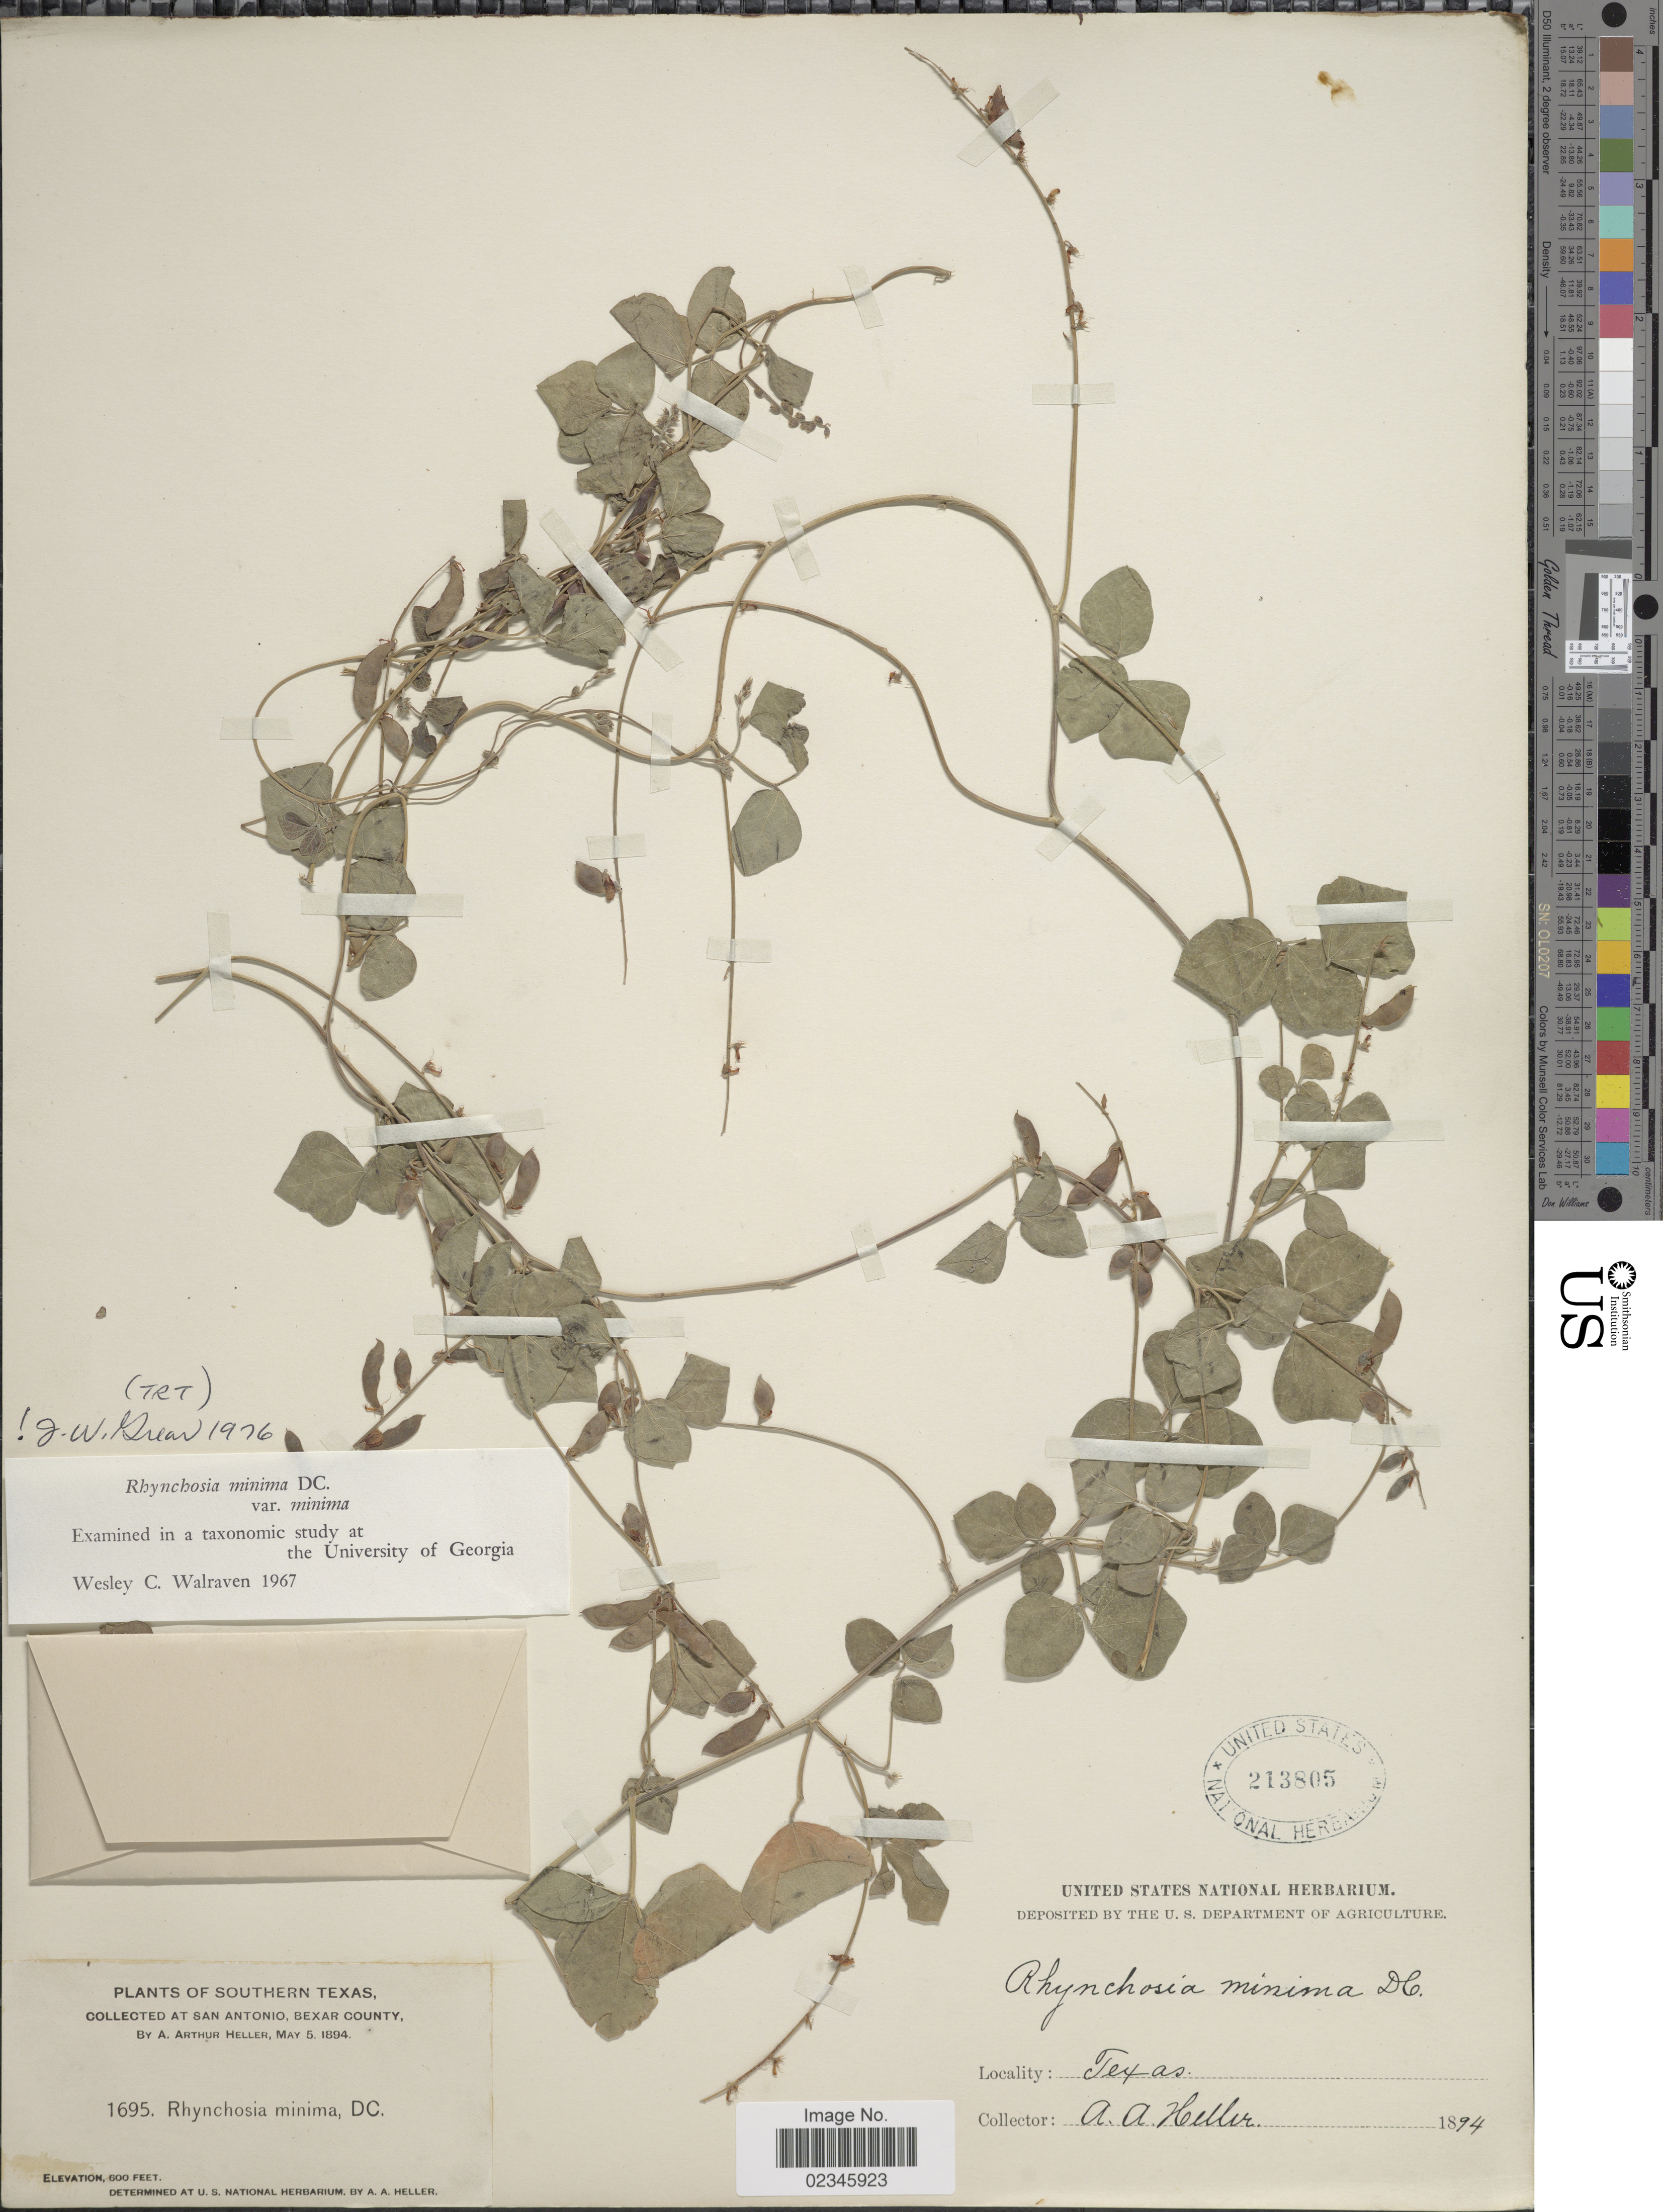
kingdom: Plantae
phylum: Tracheophyta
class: Magnoliopsida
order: Fabales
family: Fabaceae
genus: Rhynchosia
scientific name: Rhynchosia minima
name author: (L.) DC.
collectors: A. A. Heller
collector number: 1695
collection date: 1894-05-05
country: United States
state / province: Texas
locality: Southern Texas, San Antonio, Bexar County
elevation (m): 1829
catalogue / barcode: US 213805